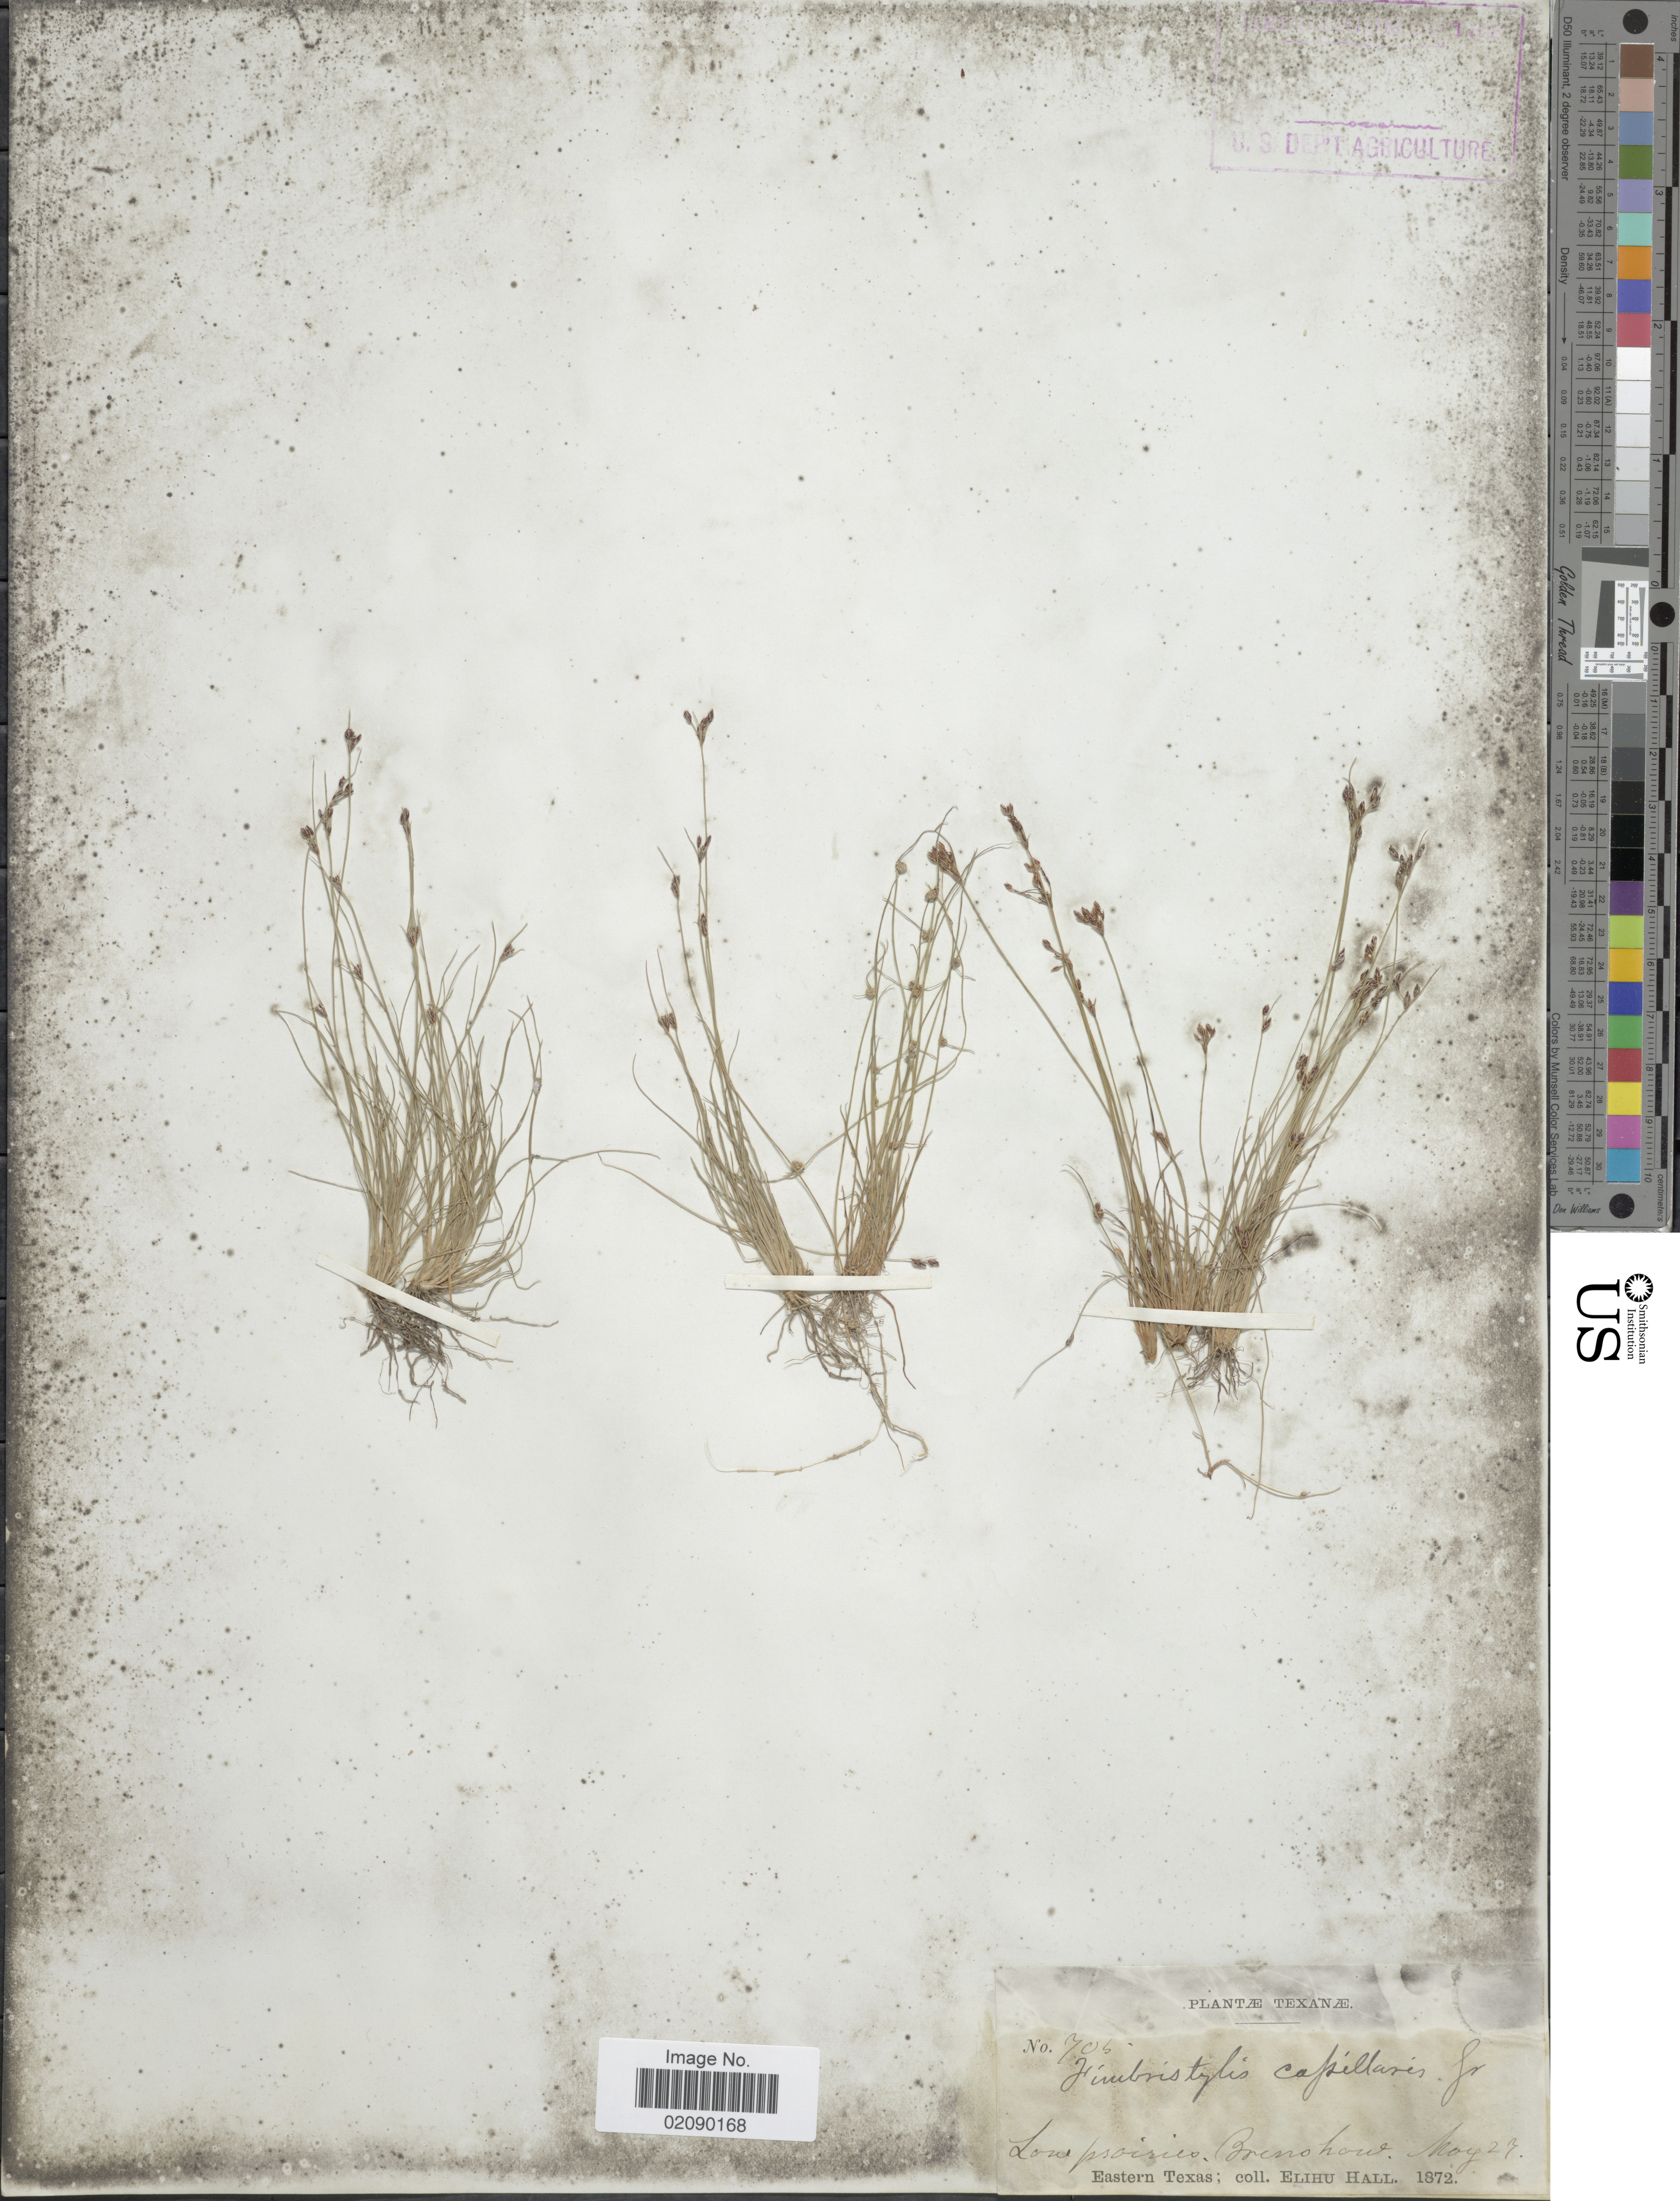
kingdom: Plantae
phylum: Tracheophyta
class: Liliopsida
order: Poales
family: Cyperaceae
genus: Bulbostylis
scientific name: Bulbostylis capillaris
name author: (L.) Kunth ex C.B. Clarke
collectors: E. Hall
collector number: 70b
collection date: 1872-05-27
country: United States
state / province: Texas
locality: Low prairies, Breno Low, Eastern Texas